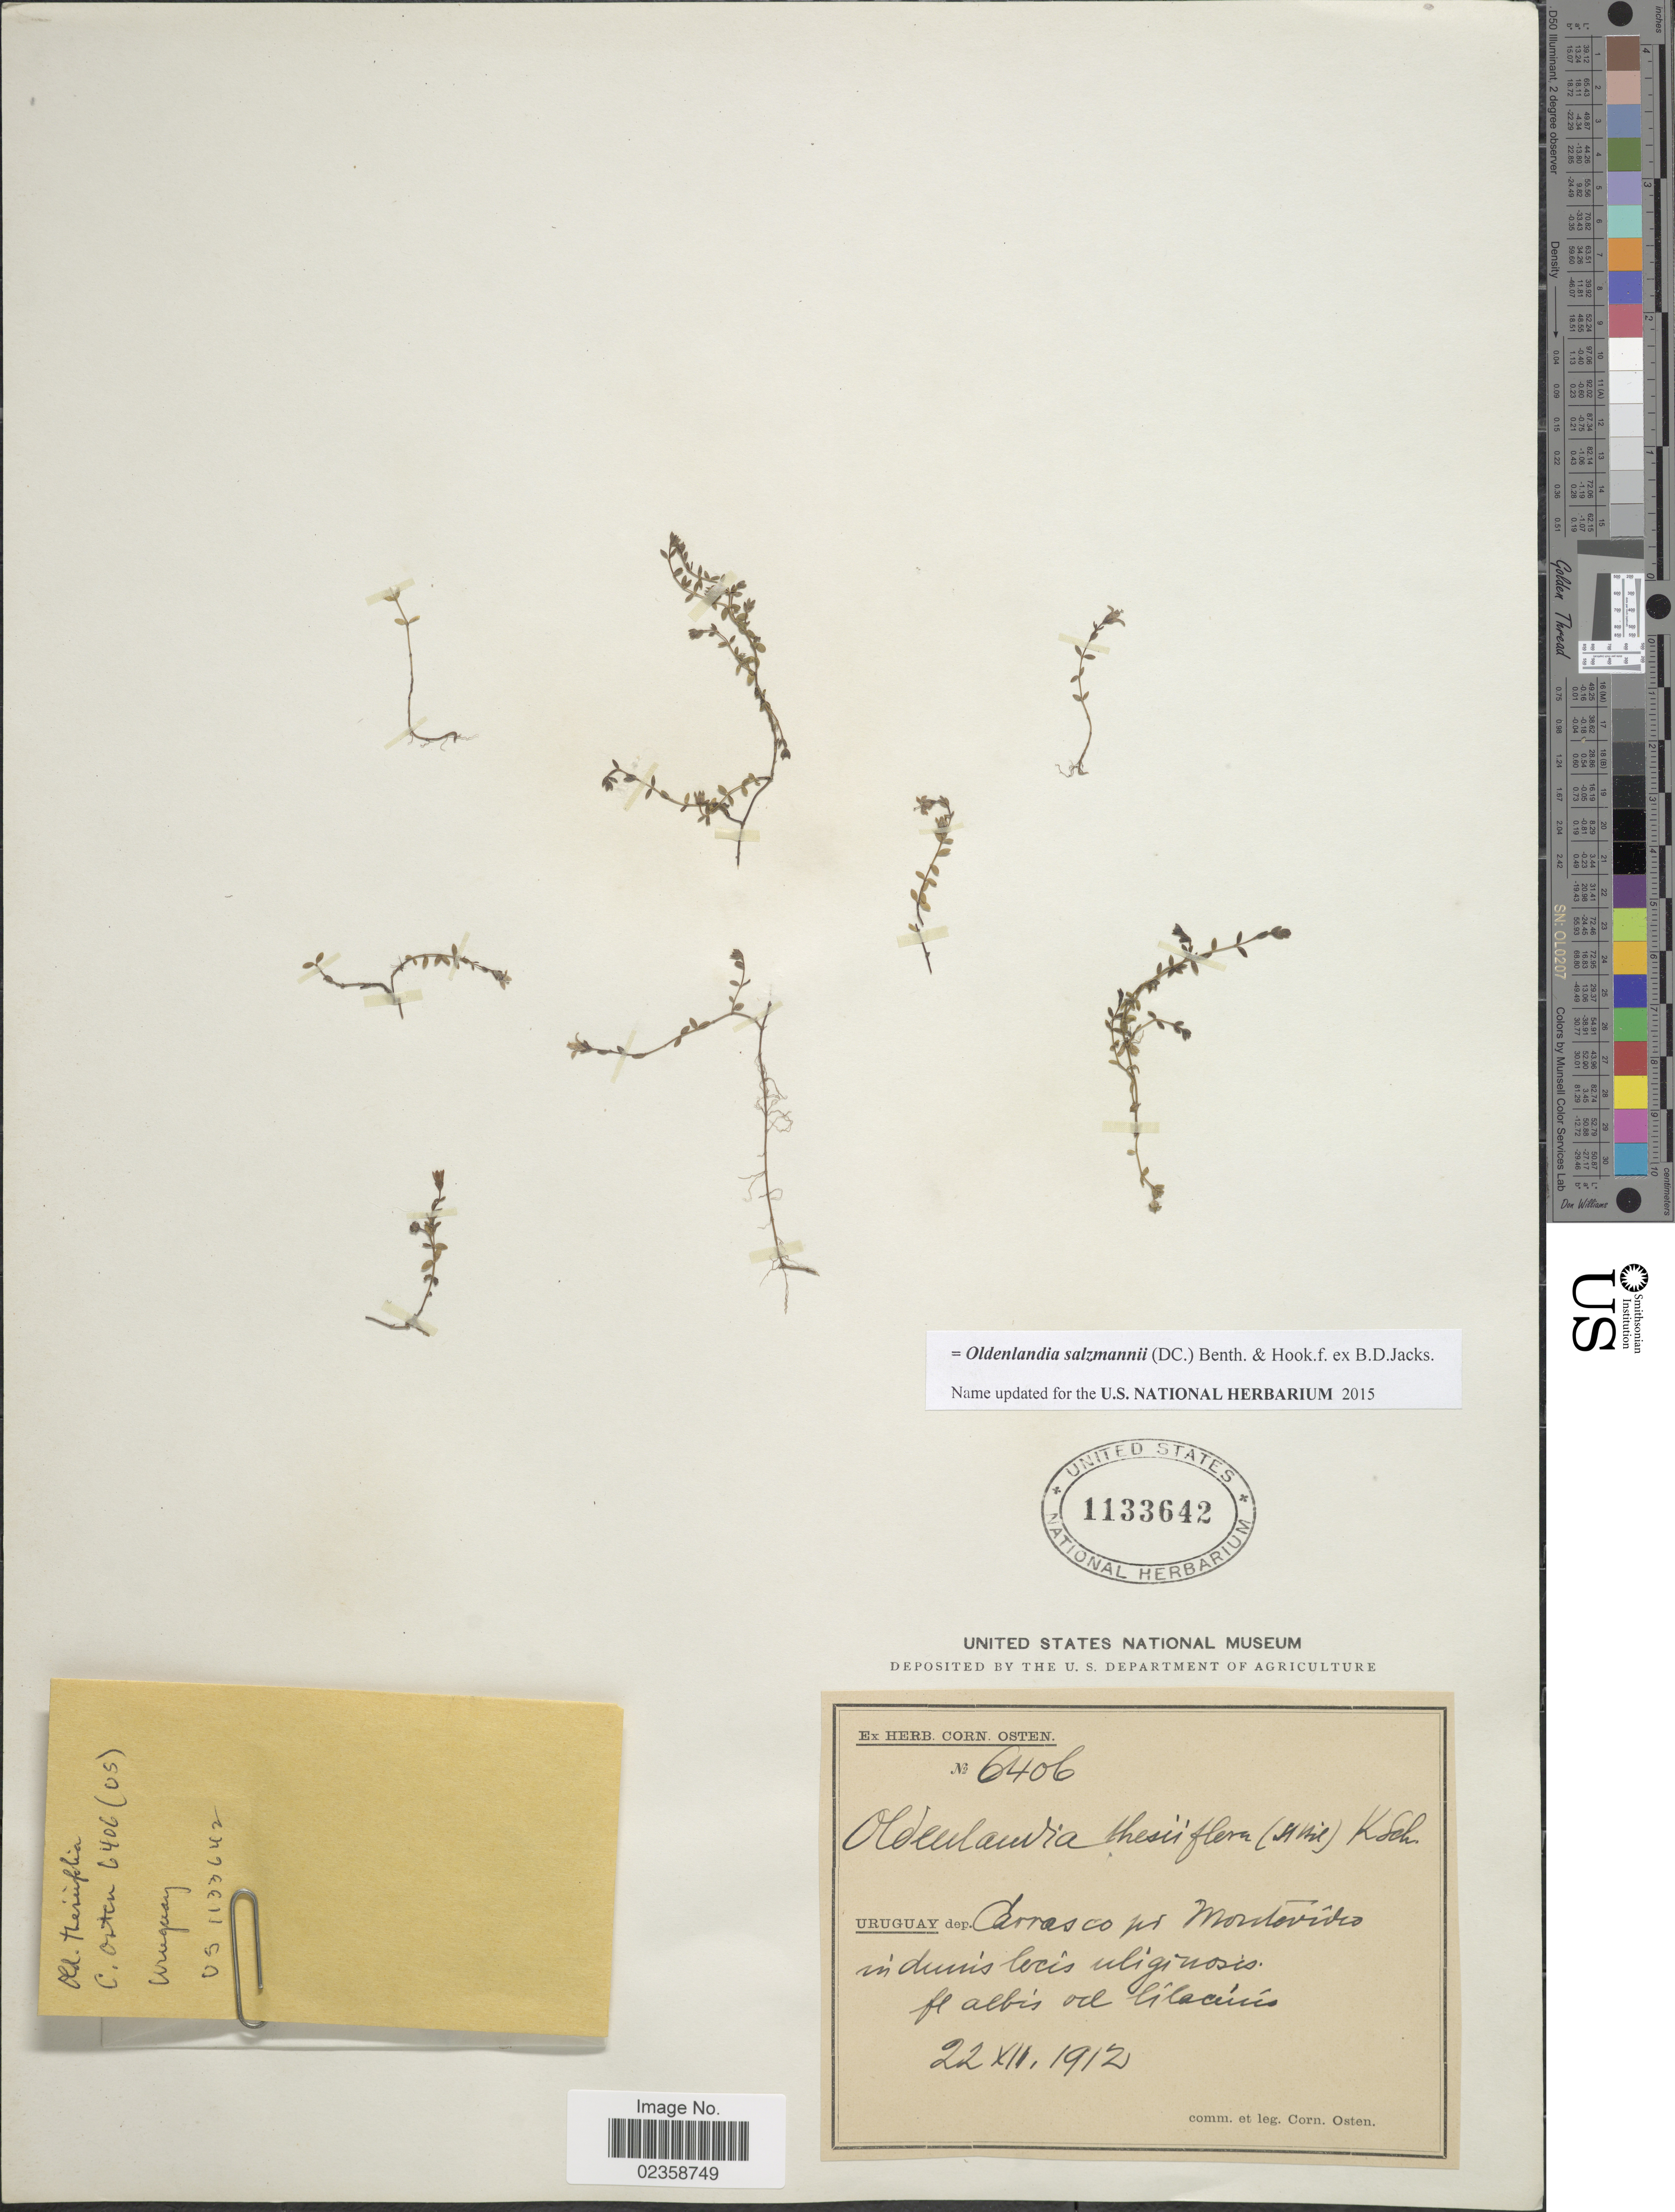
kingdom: Plantae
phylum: Tracheophyta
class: Magnoliopsida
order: Gentianales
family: Rubiaceae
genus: Oldenlandia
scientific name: Oldenlandia salzmannii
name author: (DC.) Benth. & Hook. f. ex B.D. Jacks.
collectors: C. Osten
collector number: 6406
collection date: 1912-12-22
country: Uruguay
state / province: Montevideo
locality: Carrasco pr Montevideo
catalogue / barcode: US 1133642